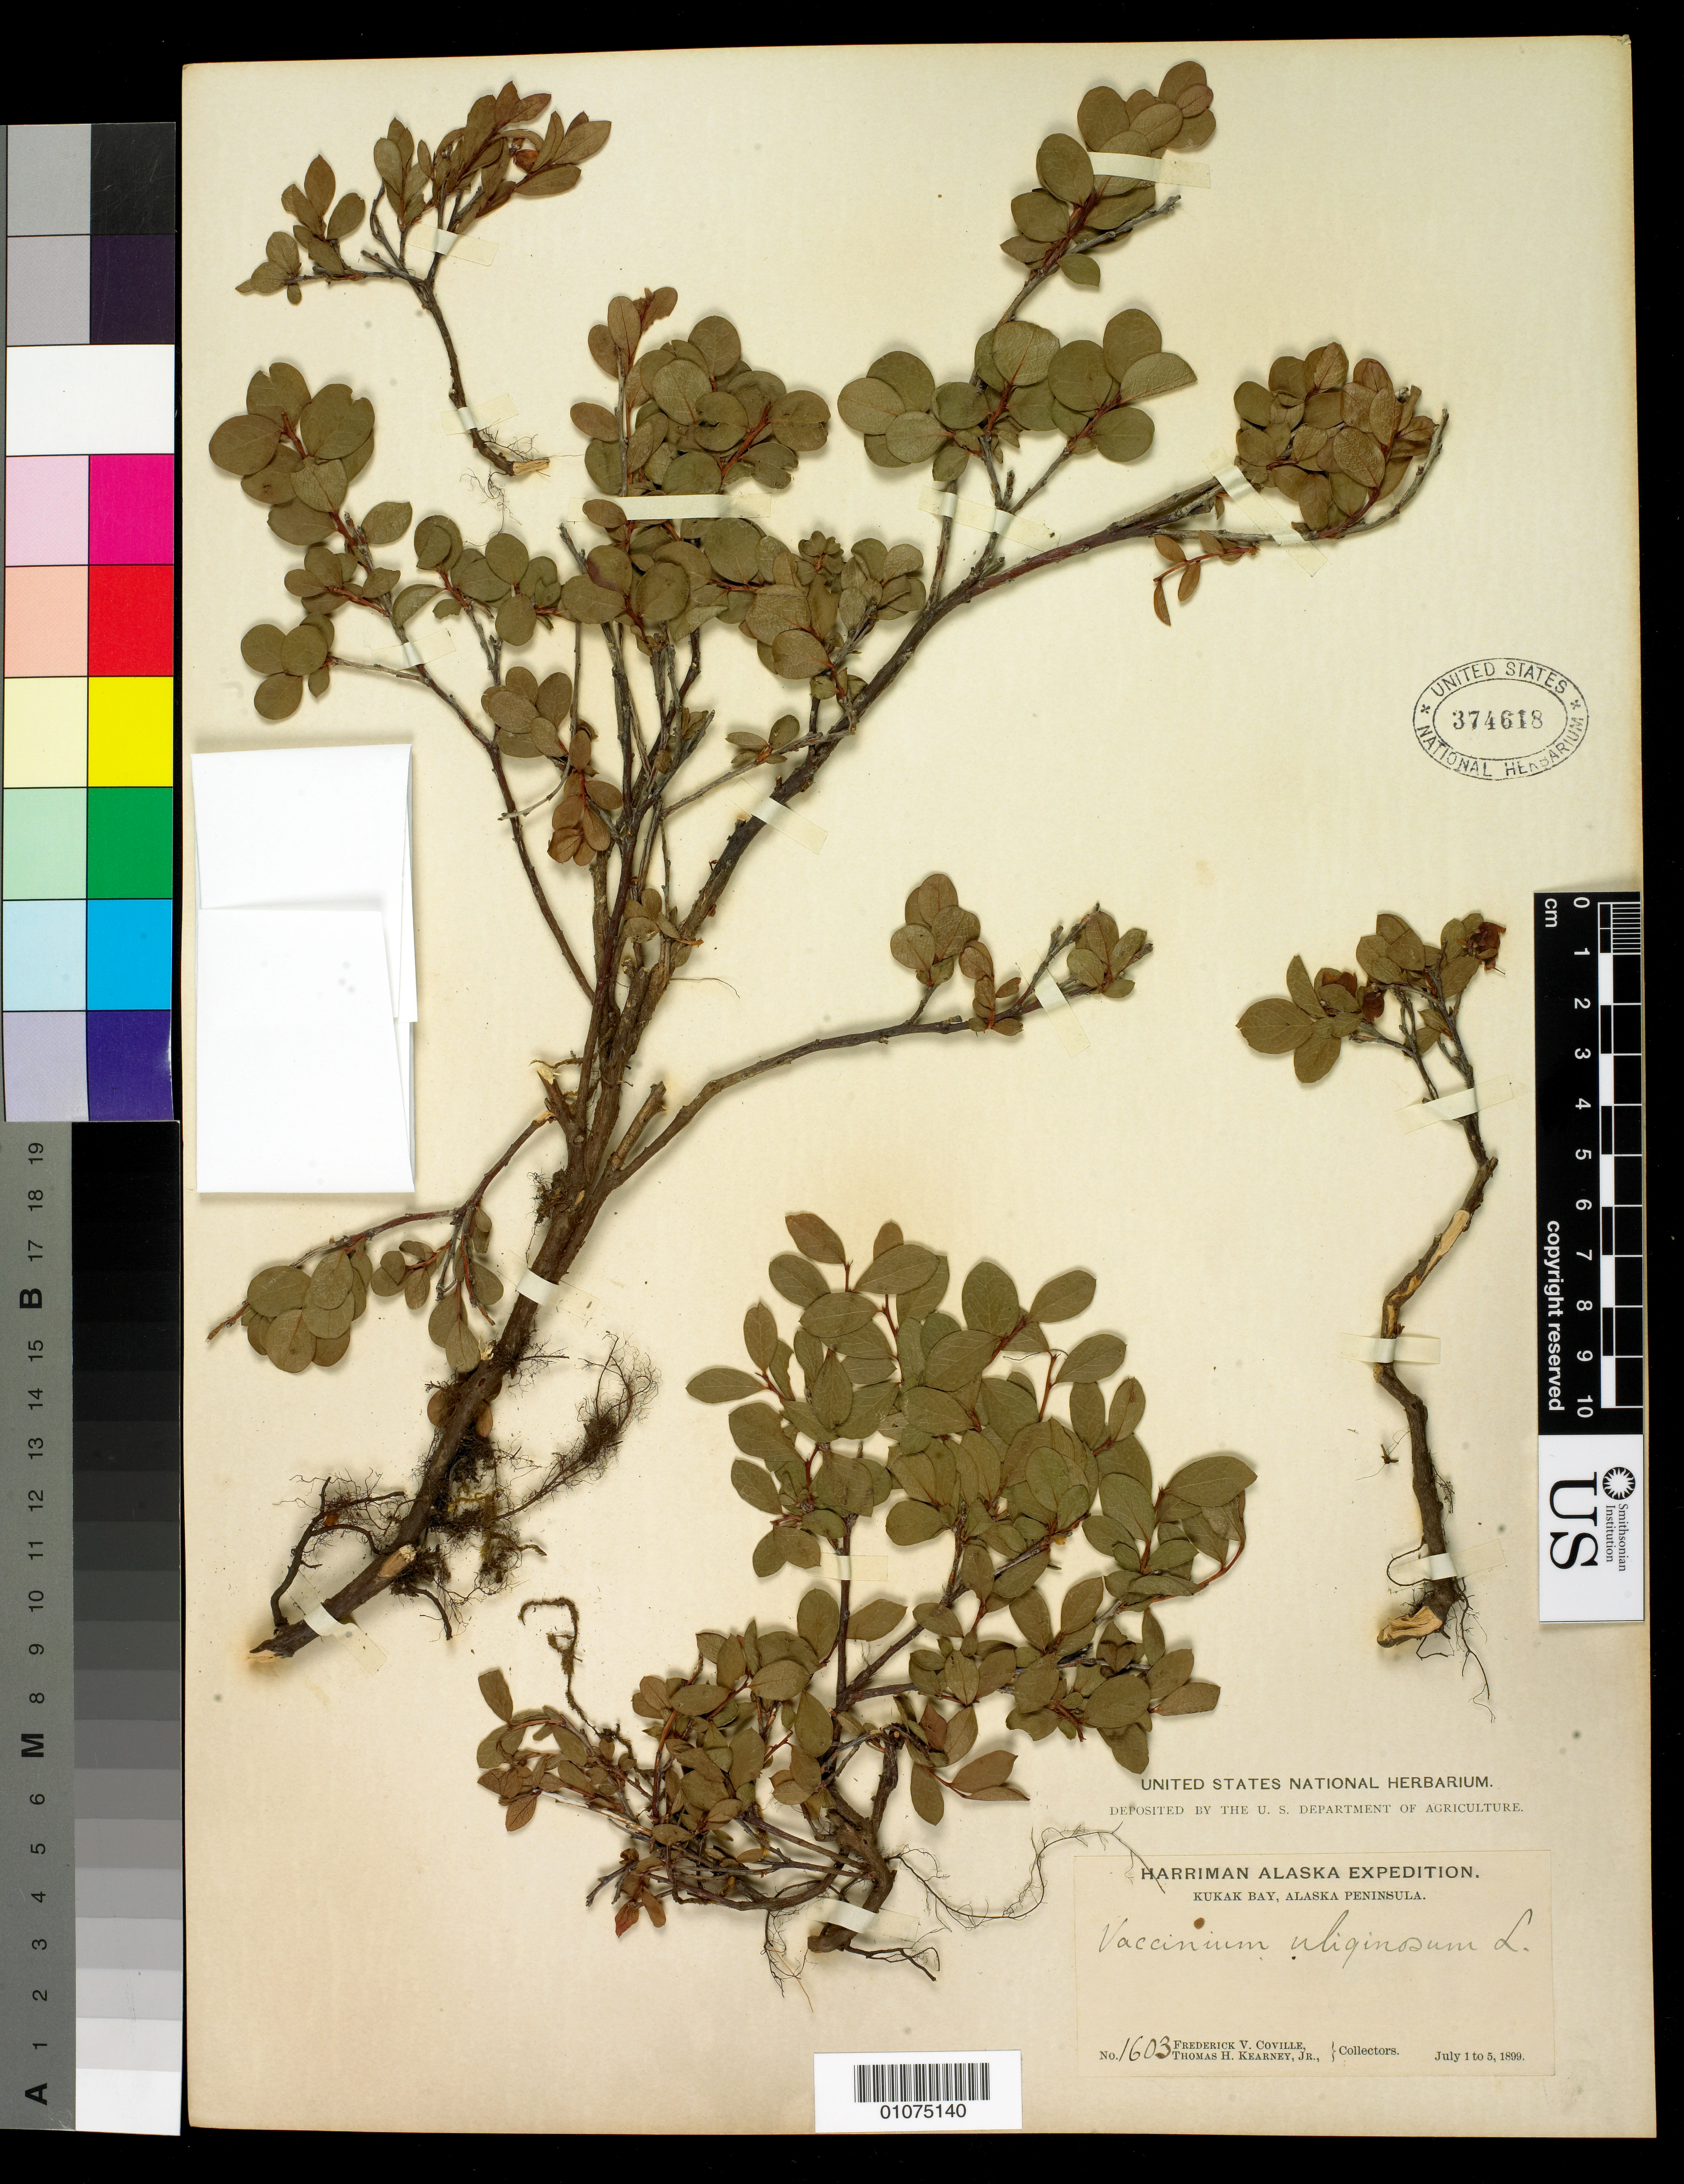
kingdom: Plantae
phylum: Tracheophyta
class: Magnoliopsida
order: Ericales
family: Ericaceae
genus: Vaccinium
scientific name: Vaccinium uliginosum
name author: L.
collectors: F. V. Coville & T. H. Kearney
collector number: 1603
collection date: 1899-07-01/1899-07-05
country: United States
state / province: Alaska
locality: Kukak Bay, Alaska Peninsula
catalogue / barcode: US 374618